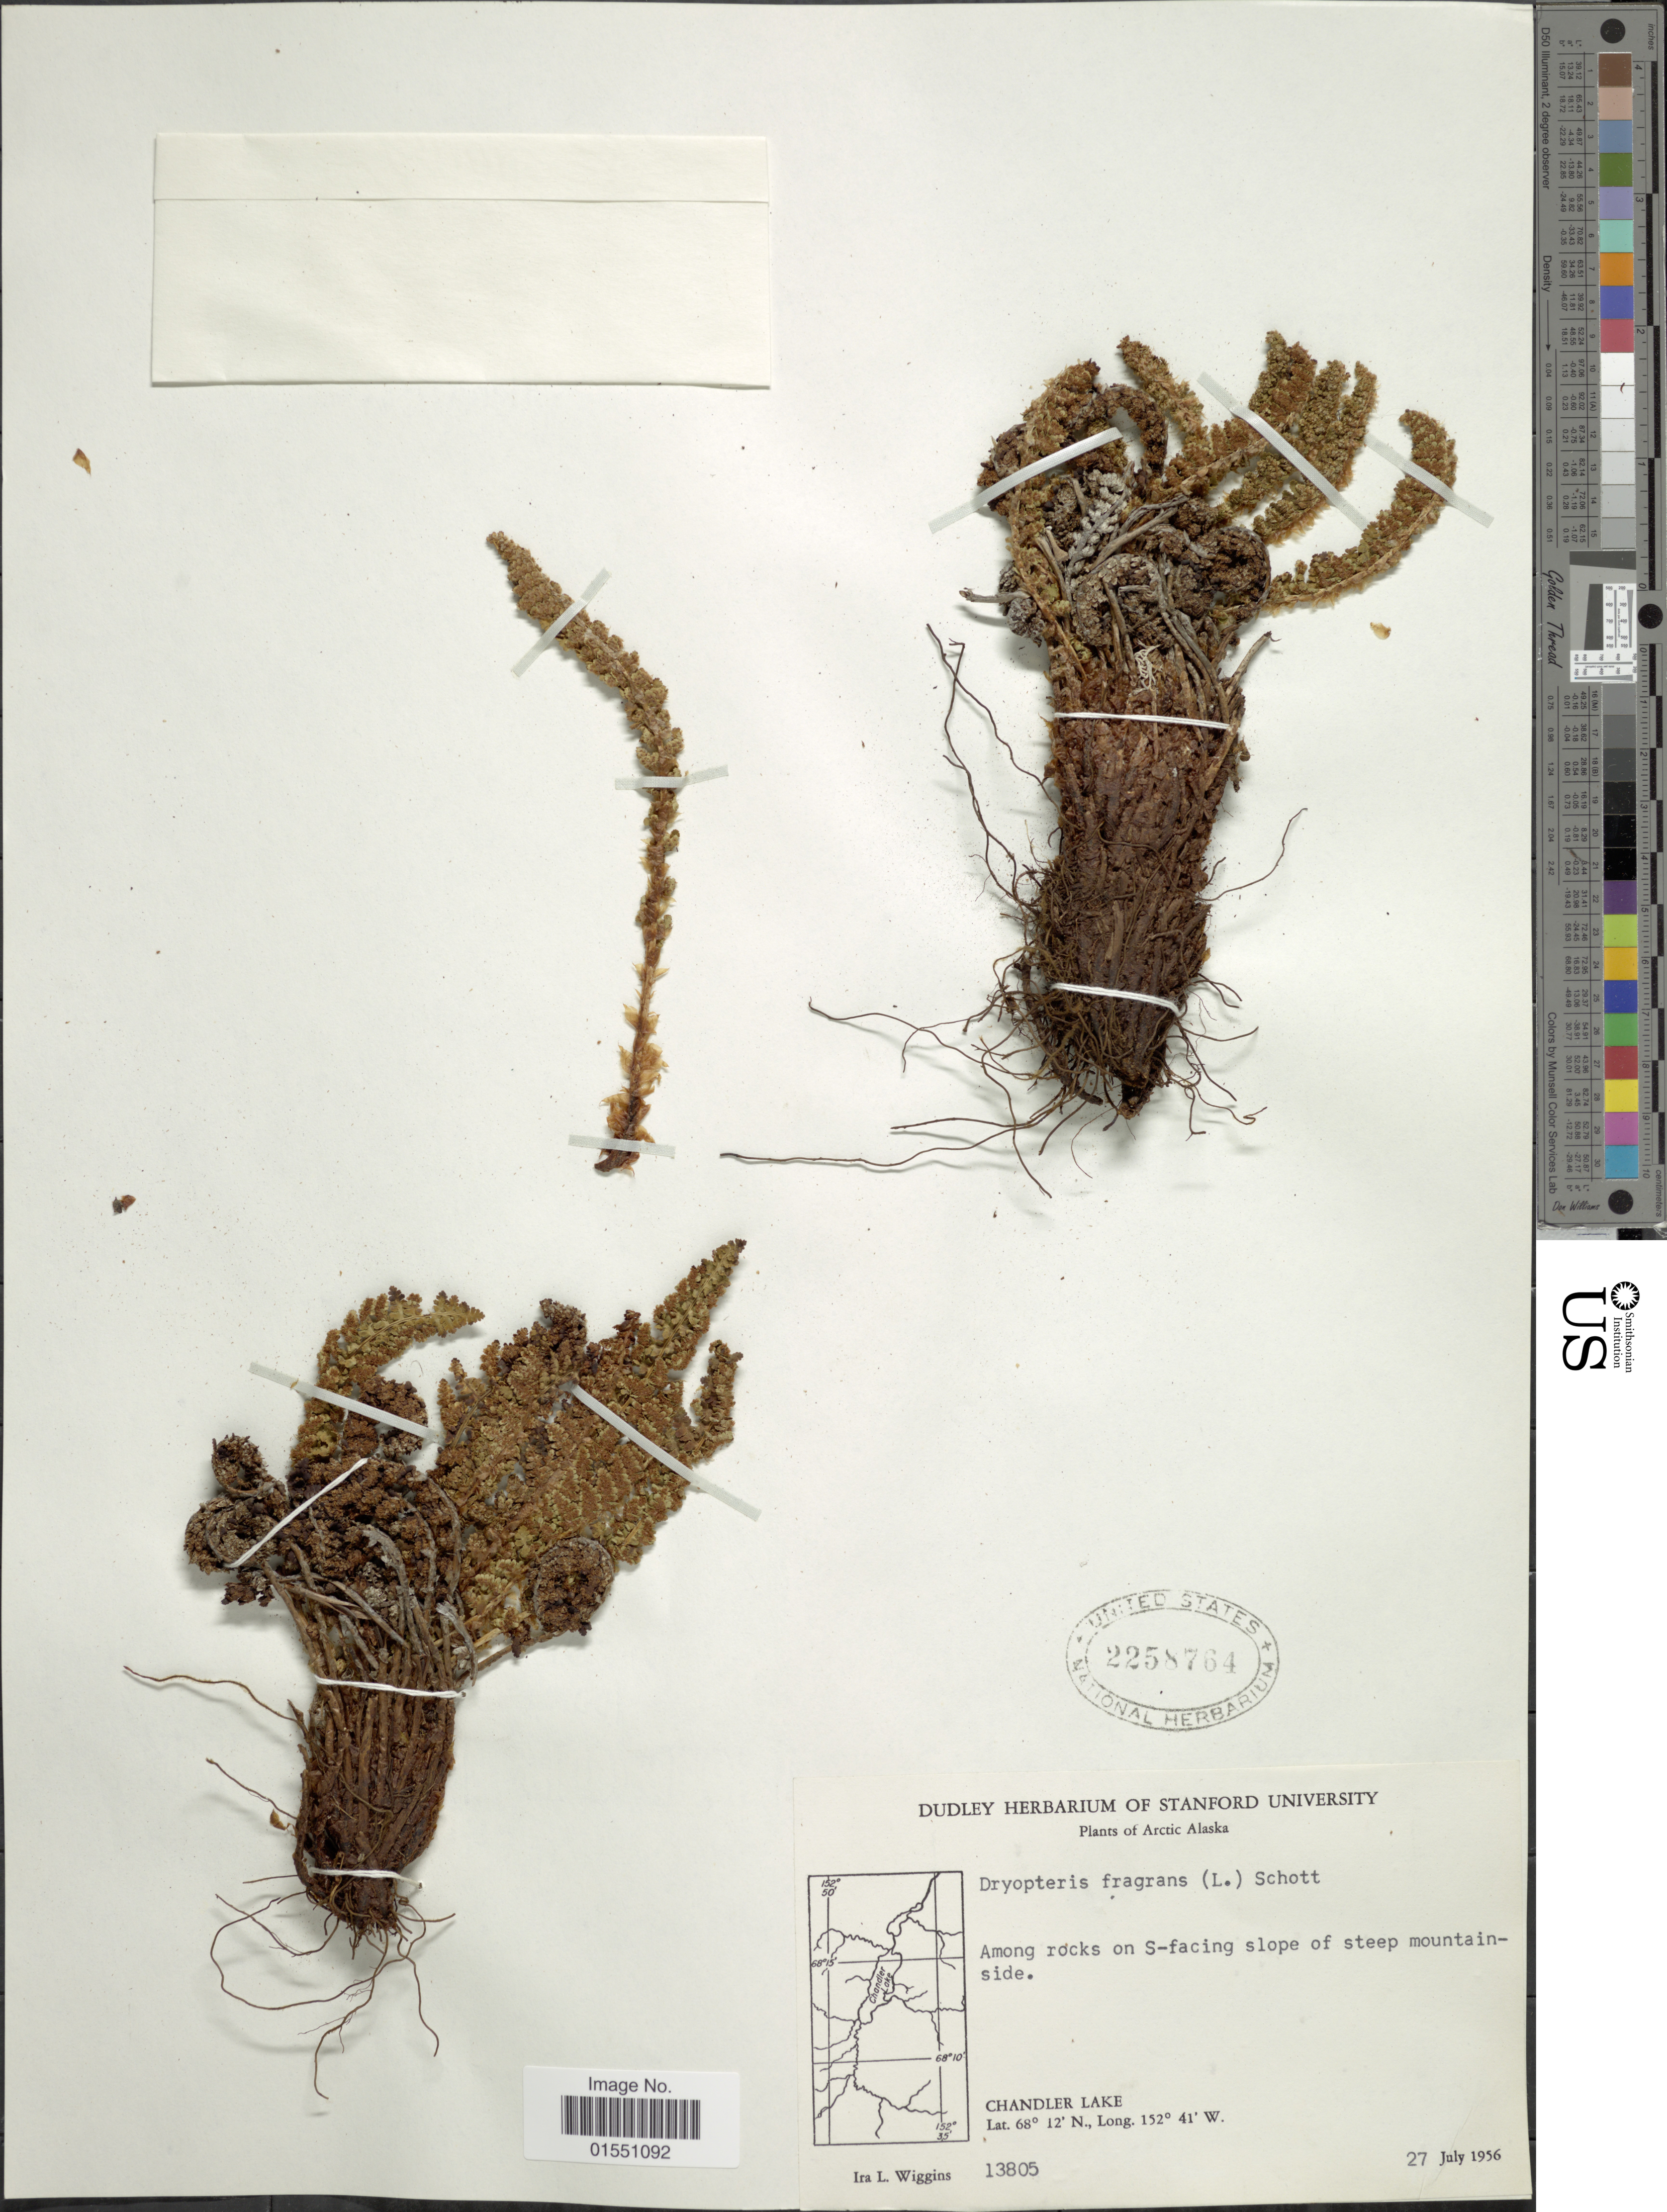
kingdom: Plantae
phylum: Tracheophyta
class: Polypodiopsida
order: Polypodiales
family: Dryopteridaceae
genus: Dryopteris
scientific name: Dryopteris fragrans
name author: (L.) Schott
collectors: I. L. Wiggins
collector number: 13805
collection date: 1956-07-27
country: United States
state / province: Alaska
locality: Arctic Alaska. Chandler Lake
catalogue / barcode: US 2258754